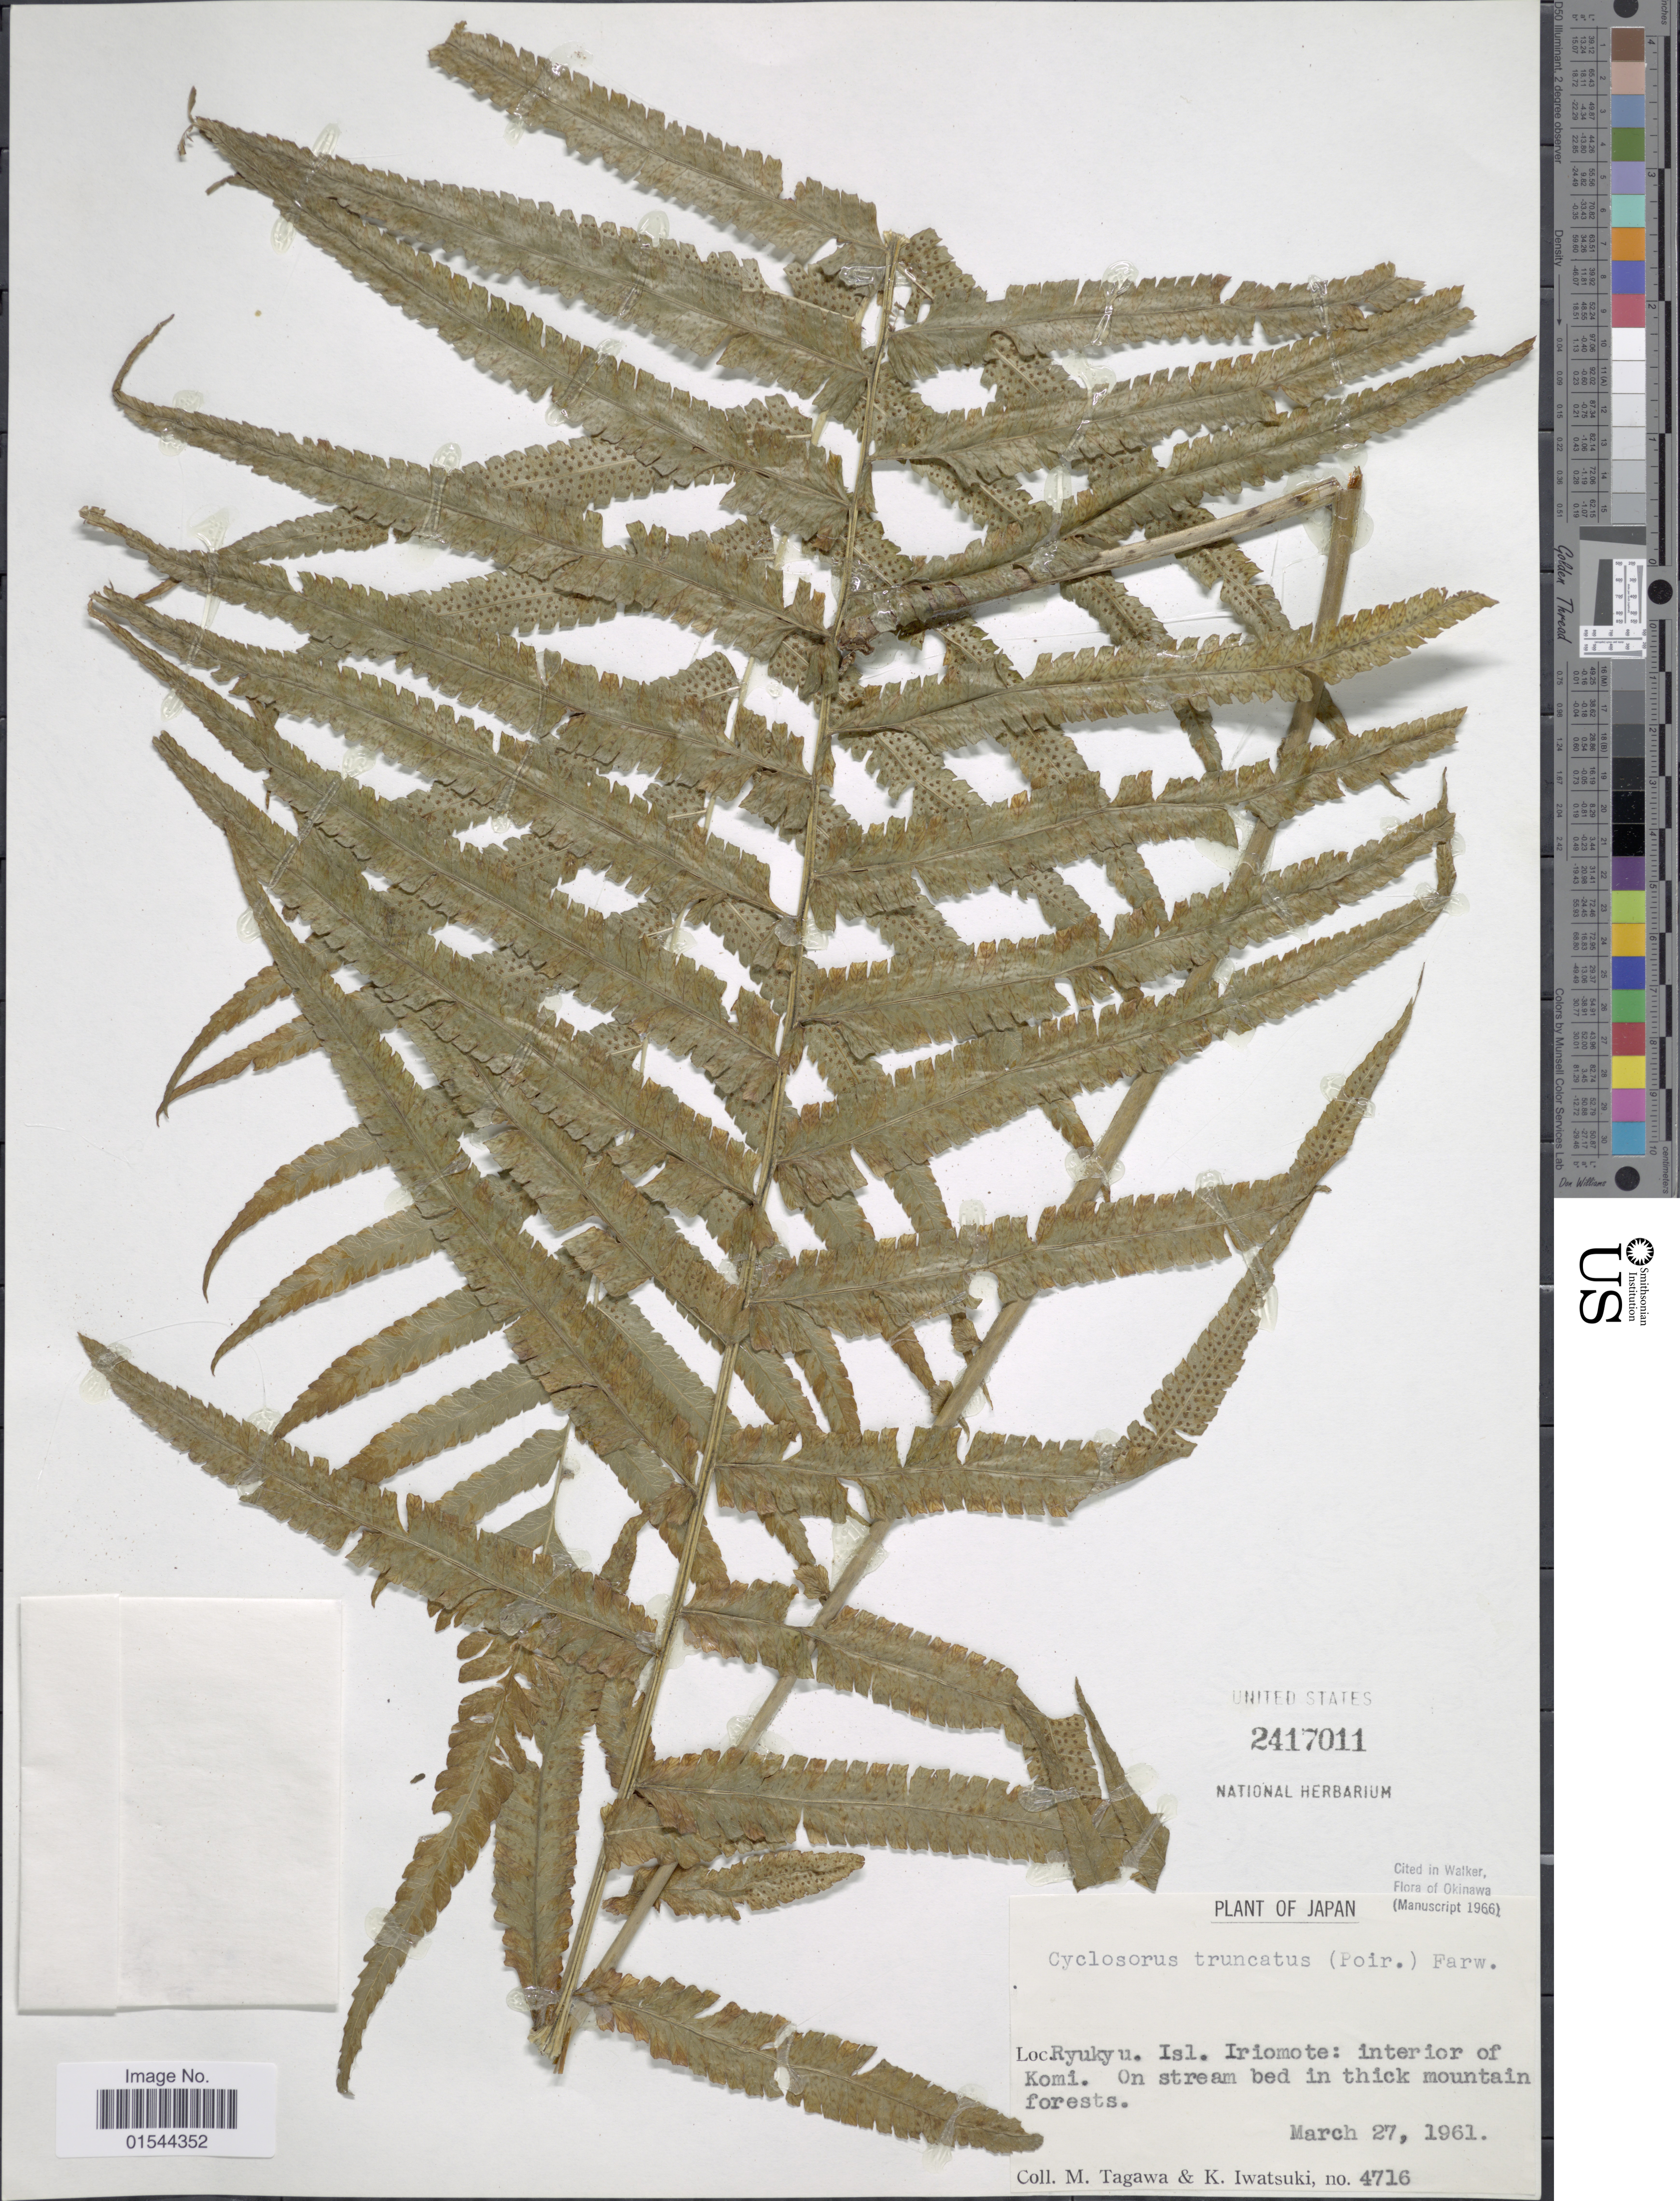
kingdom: Plantae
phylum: Tracheophyta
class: Polypodiopsida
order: Polypodiales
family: Thelypteridaceae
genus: Pneumatopteris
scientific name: Pneumatopteris truncata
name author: (Poir.) Holttum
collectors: M. Tagawa & K. Iwatsuki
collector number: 4716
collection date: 1961-03-27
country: Japan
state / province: Okinawa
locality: Ryukyu. Isl. Iriomote: interior of Komi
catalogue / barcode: US 2417011